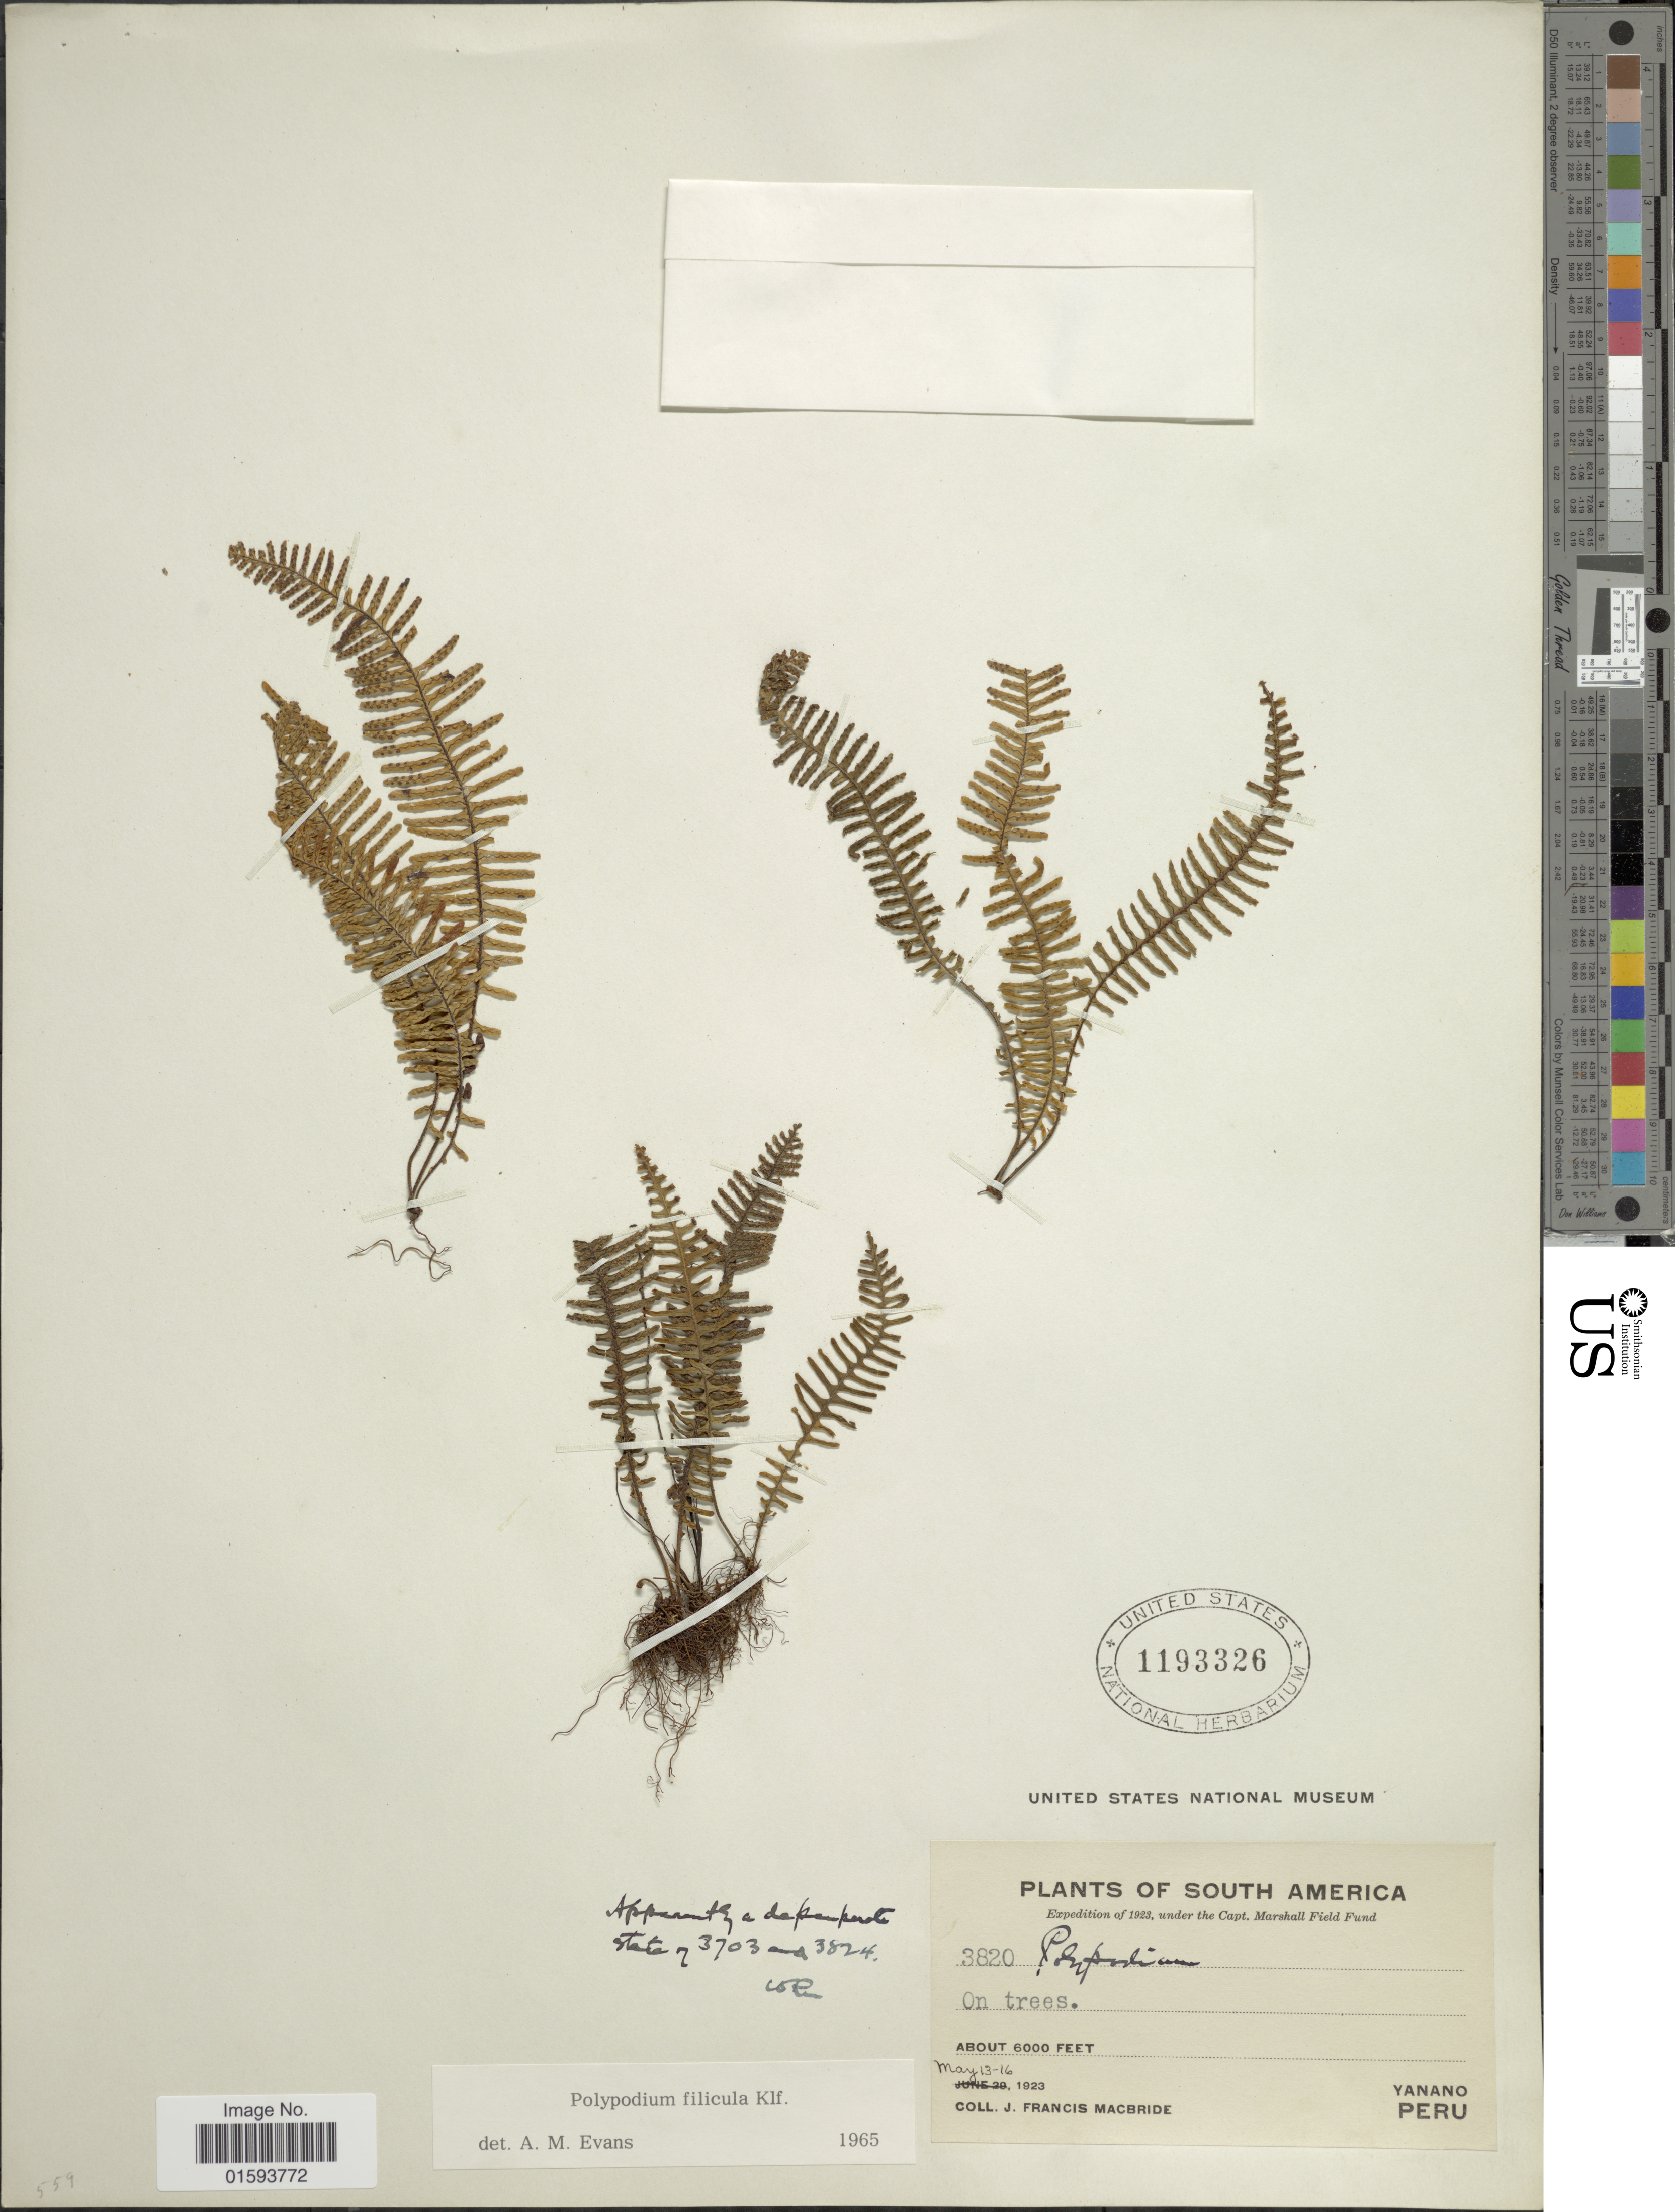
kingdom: Plantae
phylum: Tracheophyta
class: Polypodiopsida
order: Polypodiales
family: Polypodiaceae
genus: Pecluma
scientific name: Pecluma filicula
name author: (Kaulf.) M.G. Price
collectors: J. F. Macbride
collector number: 3820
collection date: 1923-05-13/1923-05-16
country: Peru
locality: Yanano, Peru.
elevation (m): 1829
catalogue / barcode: US 1193326